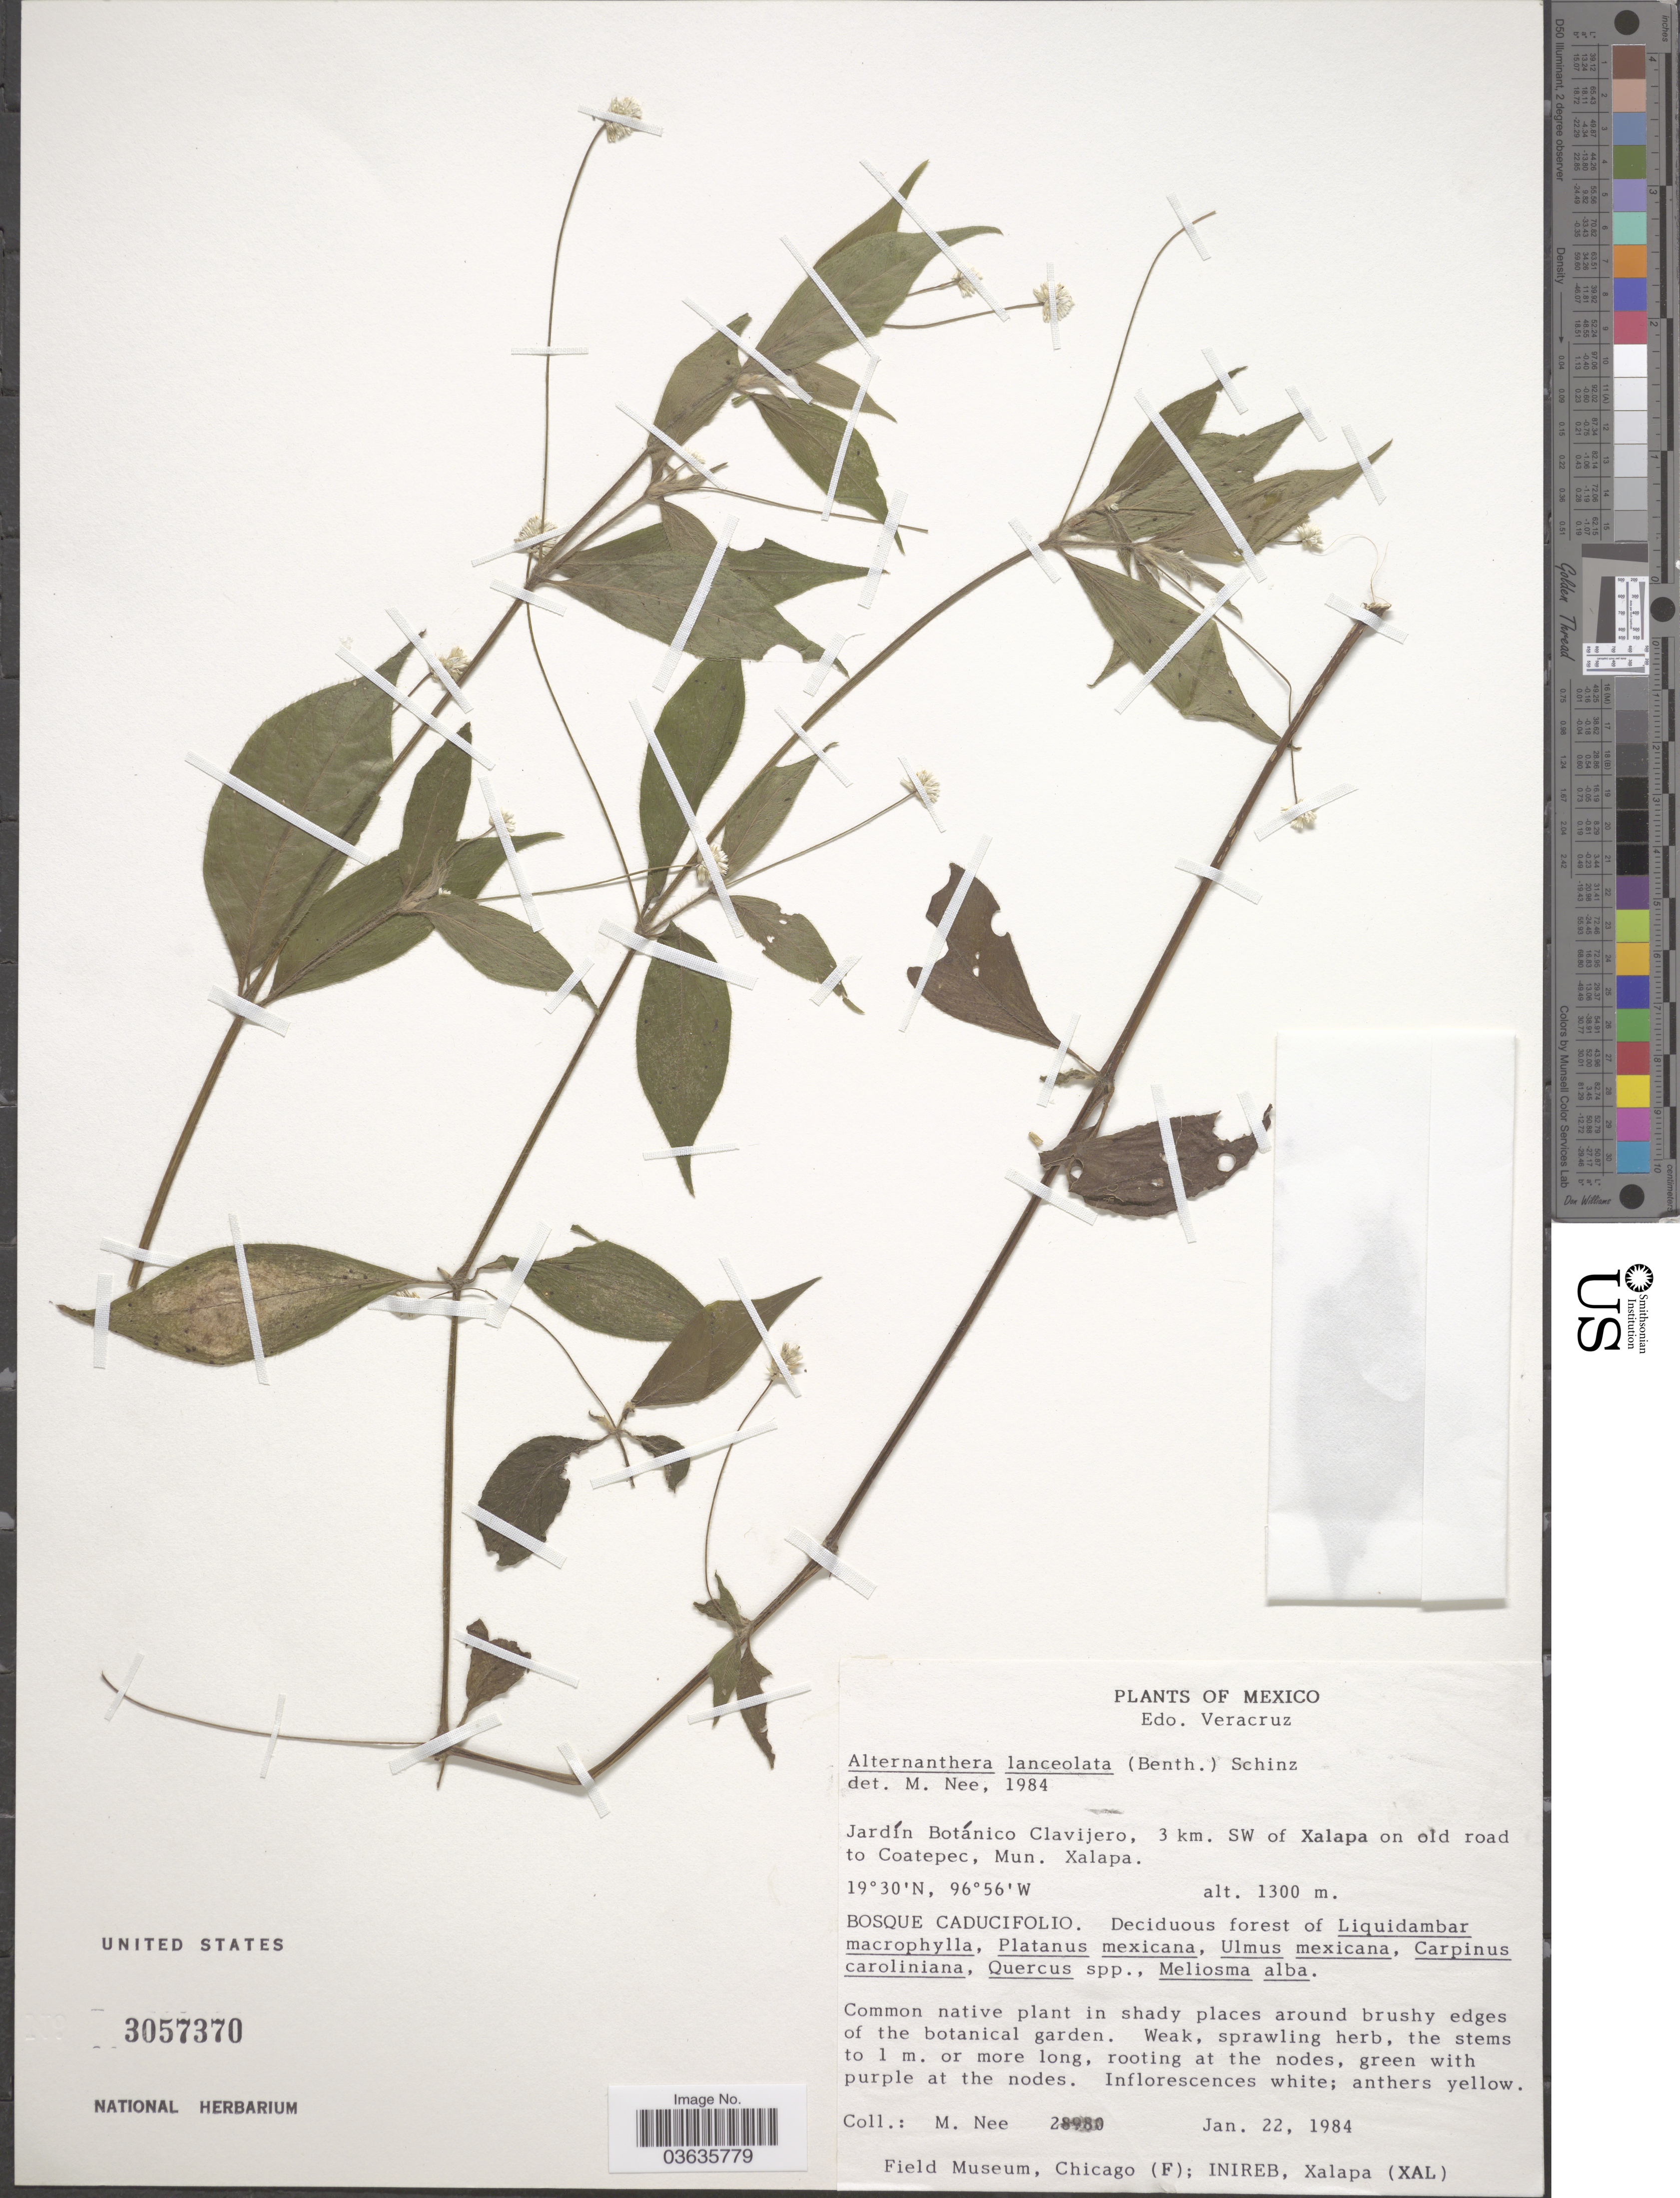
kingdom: Plantae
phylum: Tracheophyta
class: Magnoliopsida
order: Caryophyllales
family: Amaranthaceae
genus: Alternanthera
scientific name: Alternanthera lanceolata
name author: (Benth.) Schinz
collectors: M. Nee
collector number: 28980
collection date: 1984-01-22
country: Mexico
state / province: Veracruz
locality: Edo. Veracruz. Jardín Botánico Clavijero, 3 km. SW of Xalapa on old road to Coatepec, Mun. Xalapa.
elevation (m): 1300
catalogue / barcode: US 3057370